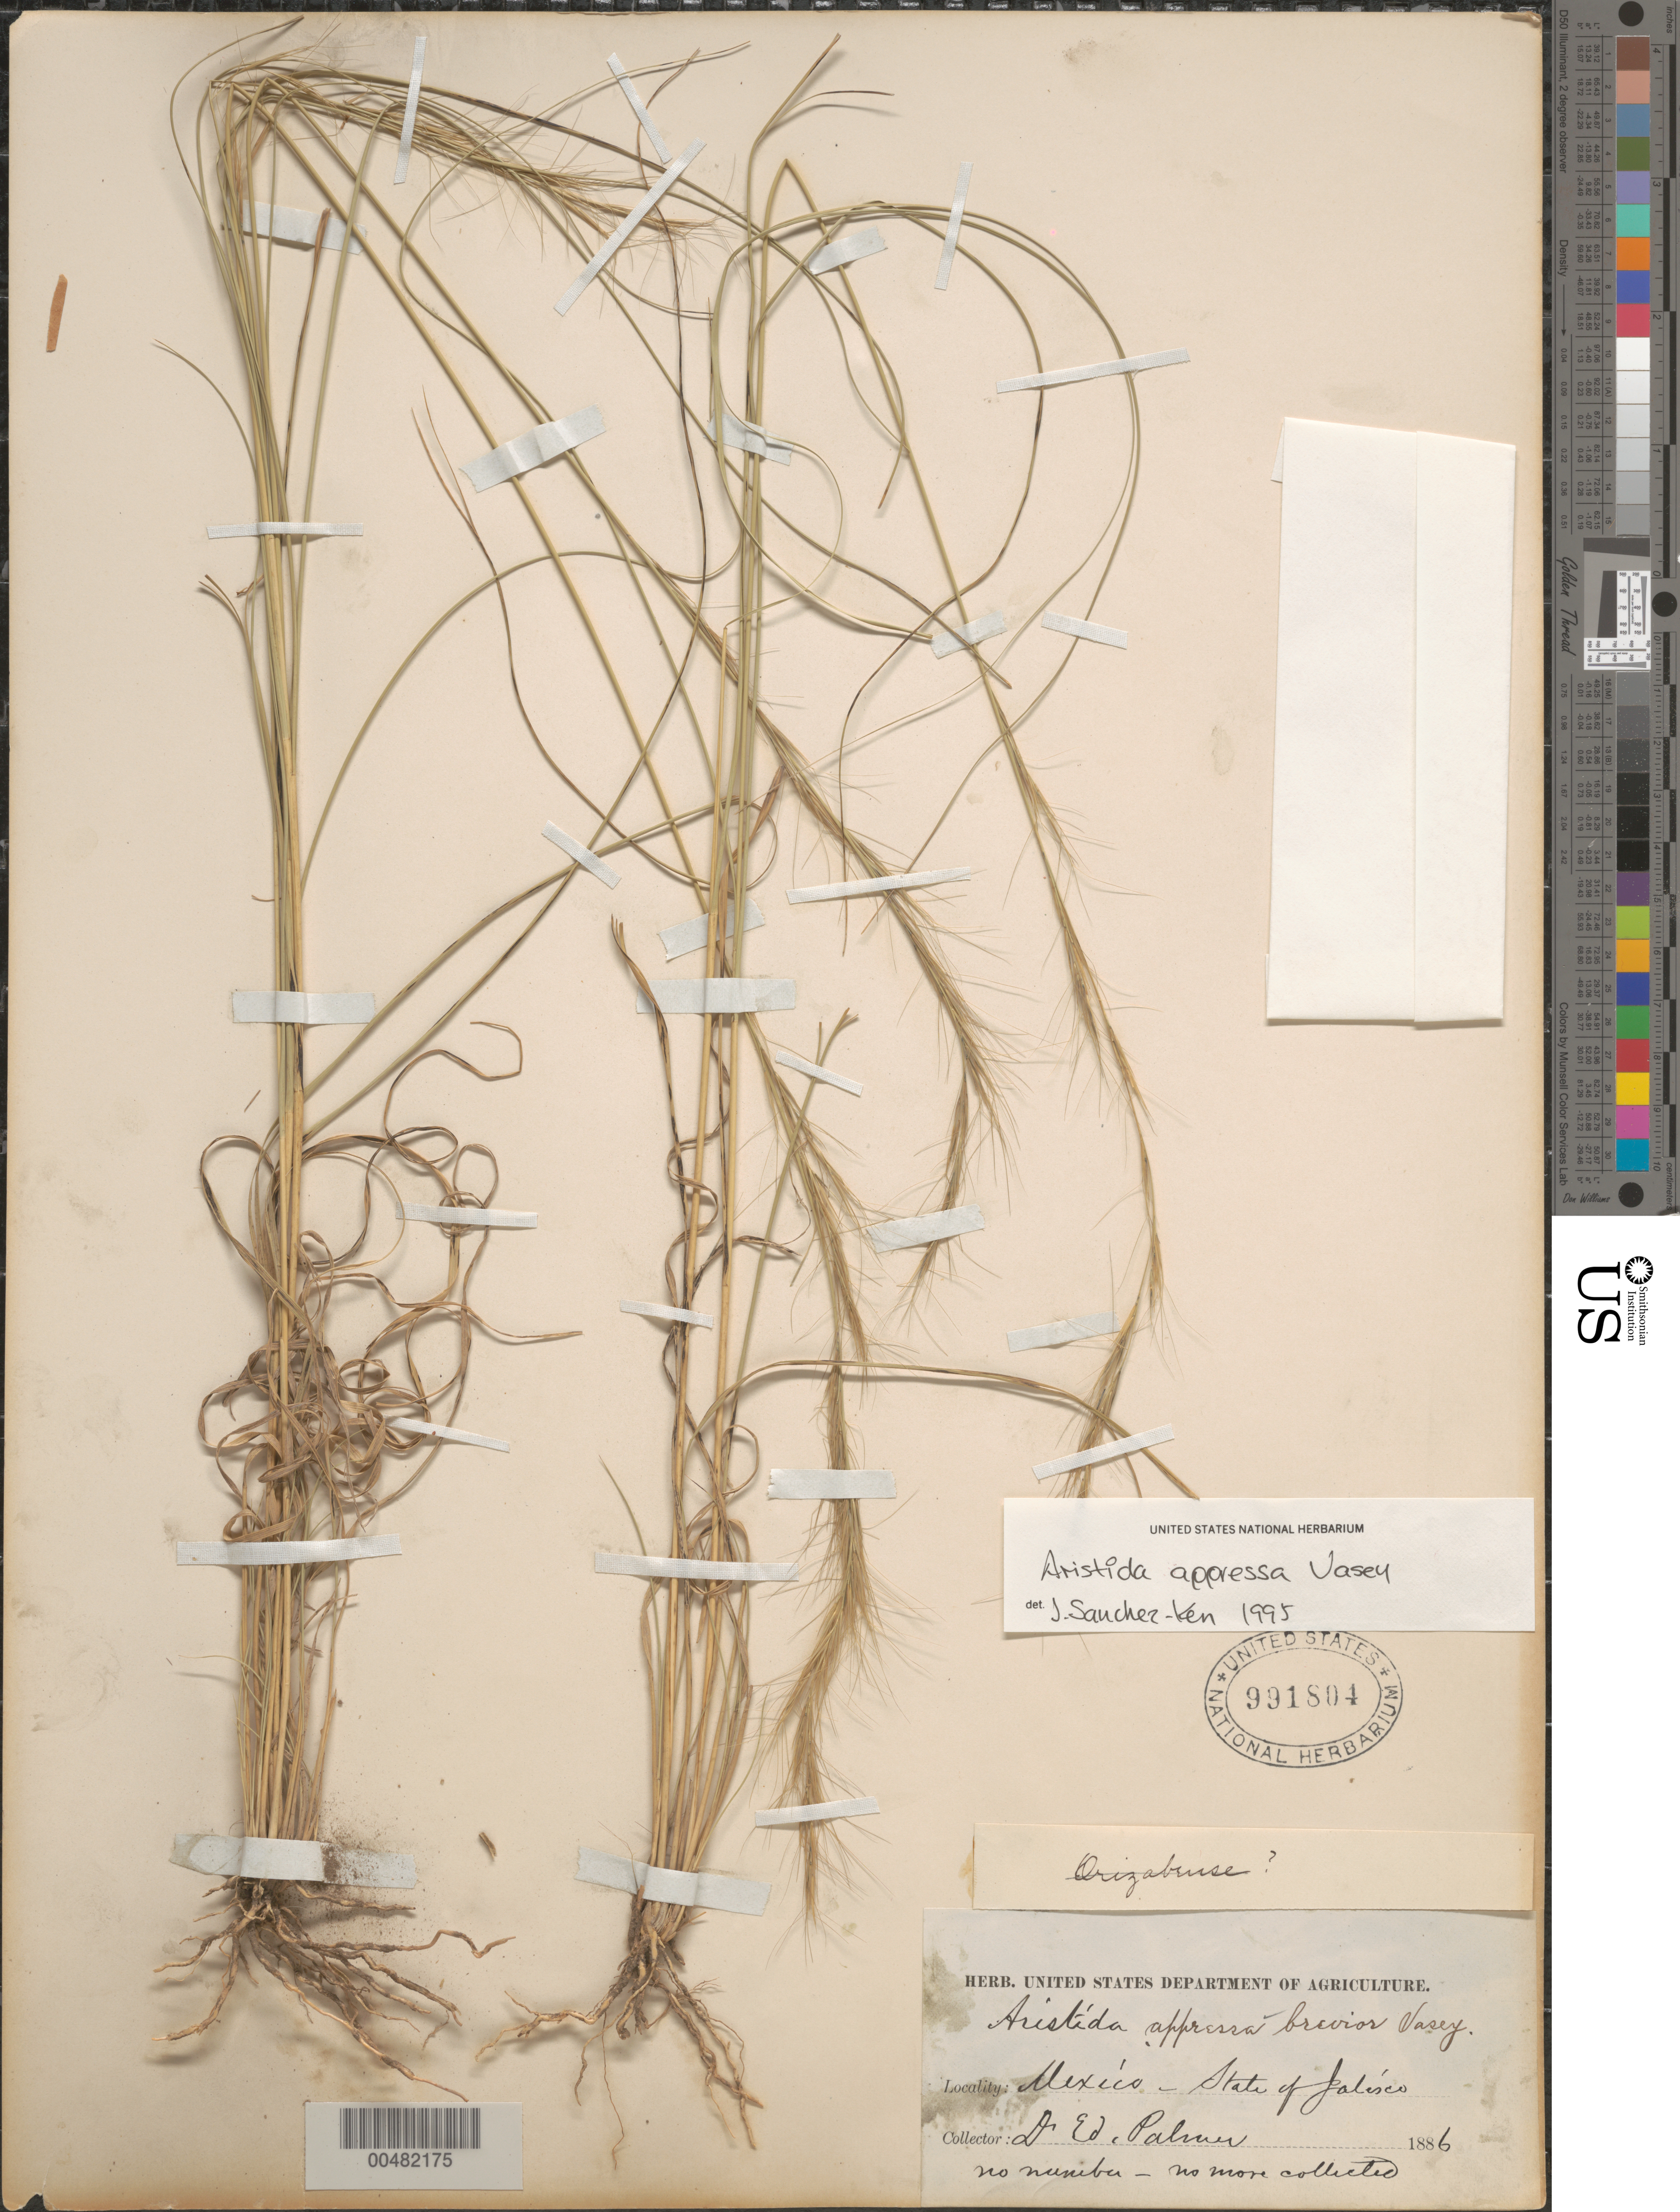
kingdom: Plantae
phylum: Tracheophyta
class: Liliopsida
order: Poales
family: Poaceae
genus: Aristida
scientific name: Aristida appressa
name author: Vasey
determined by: Sánchez-Ken, J. G.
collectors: E. Palmer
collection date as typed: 1886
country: Mexico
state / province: Jalisco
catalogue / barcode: US 991804